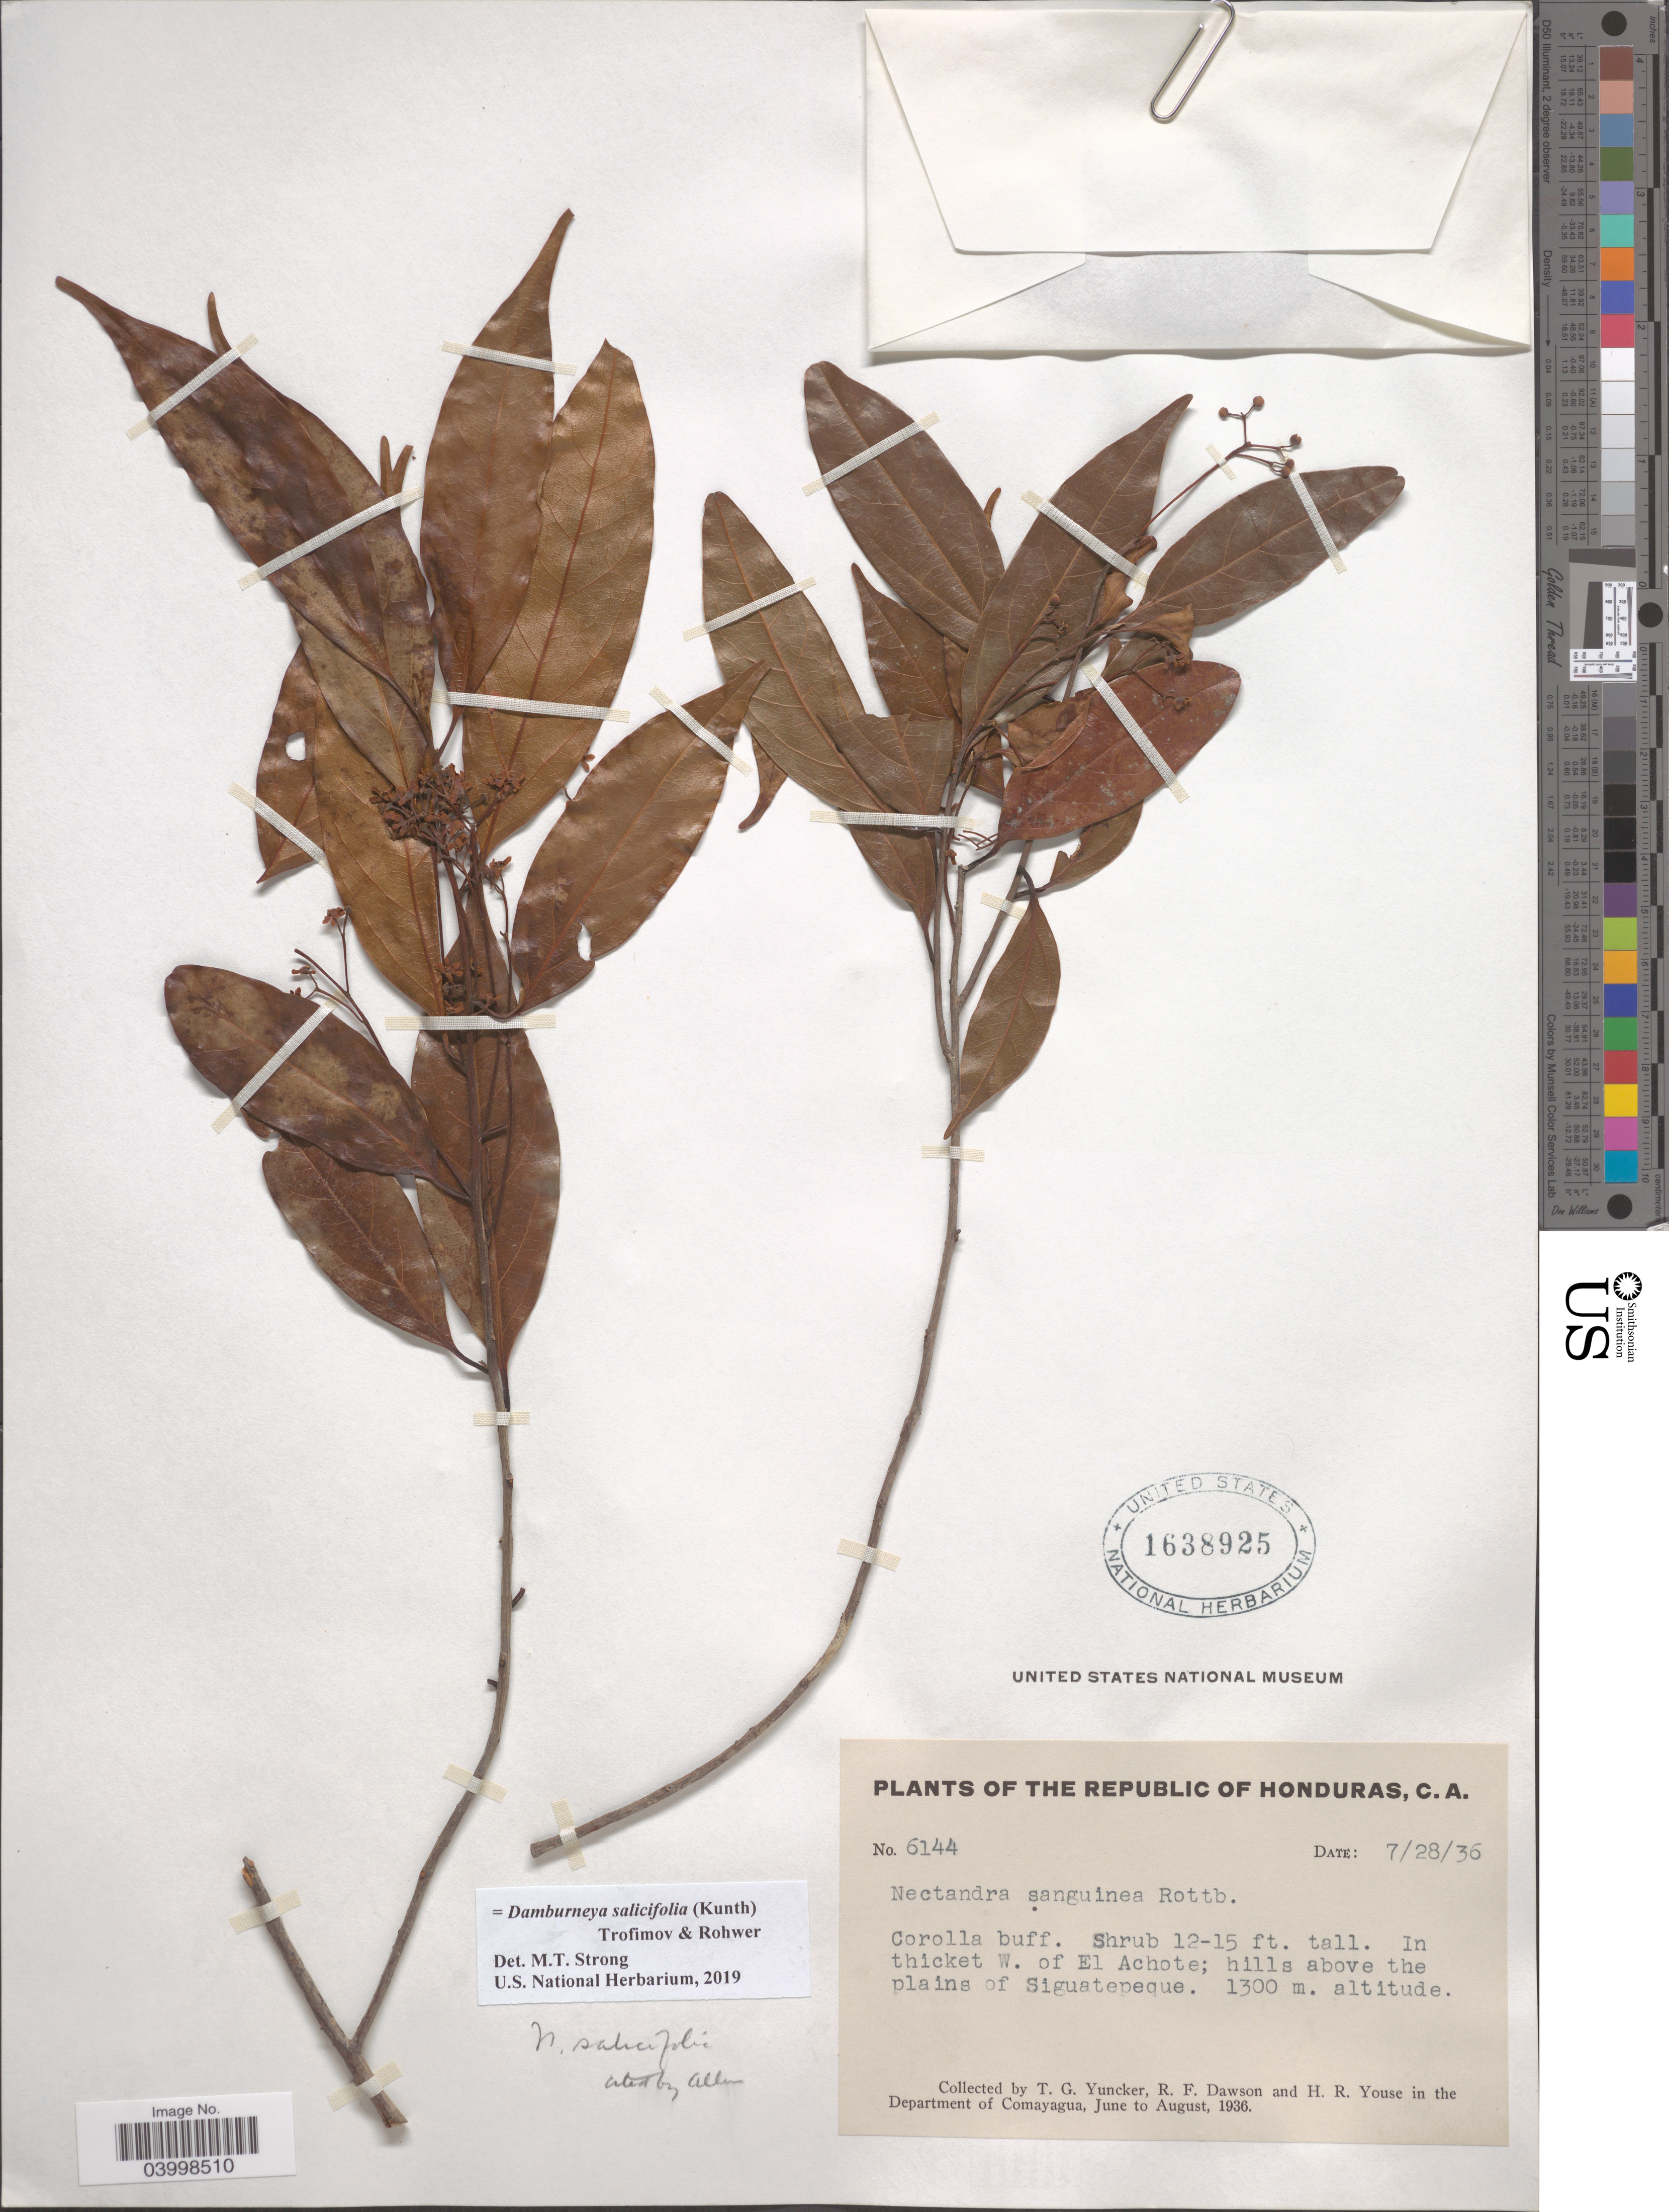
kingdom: Plantae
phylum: Tracheophyta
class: Magnoliopsida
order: Laurales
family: Lauraceae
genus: Damburneya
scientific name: Damburneya salicifolia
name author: (Kunth) Trofimov & Rohwer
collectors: T. G. Yuncker, R. F. Dawson & H. Youse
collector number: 6144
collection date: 1936-07-28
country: Honduras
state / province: Comayagua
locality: In thicket W. of El Achote; hills above plains of Siguatepeque. Department of Comayagua.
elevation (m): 1300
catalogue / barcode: US 1638925